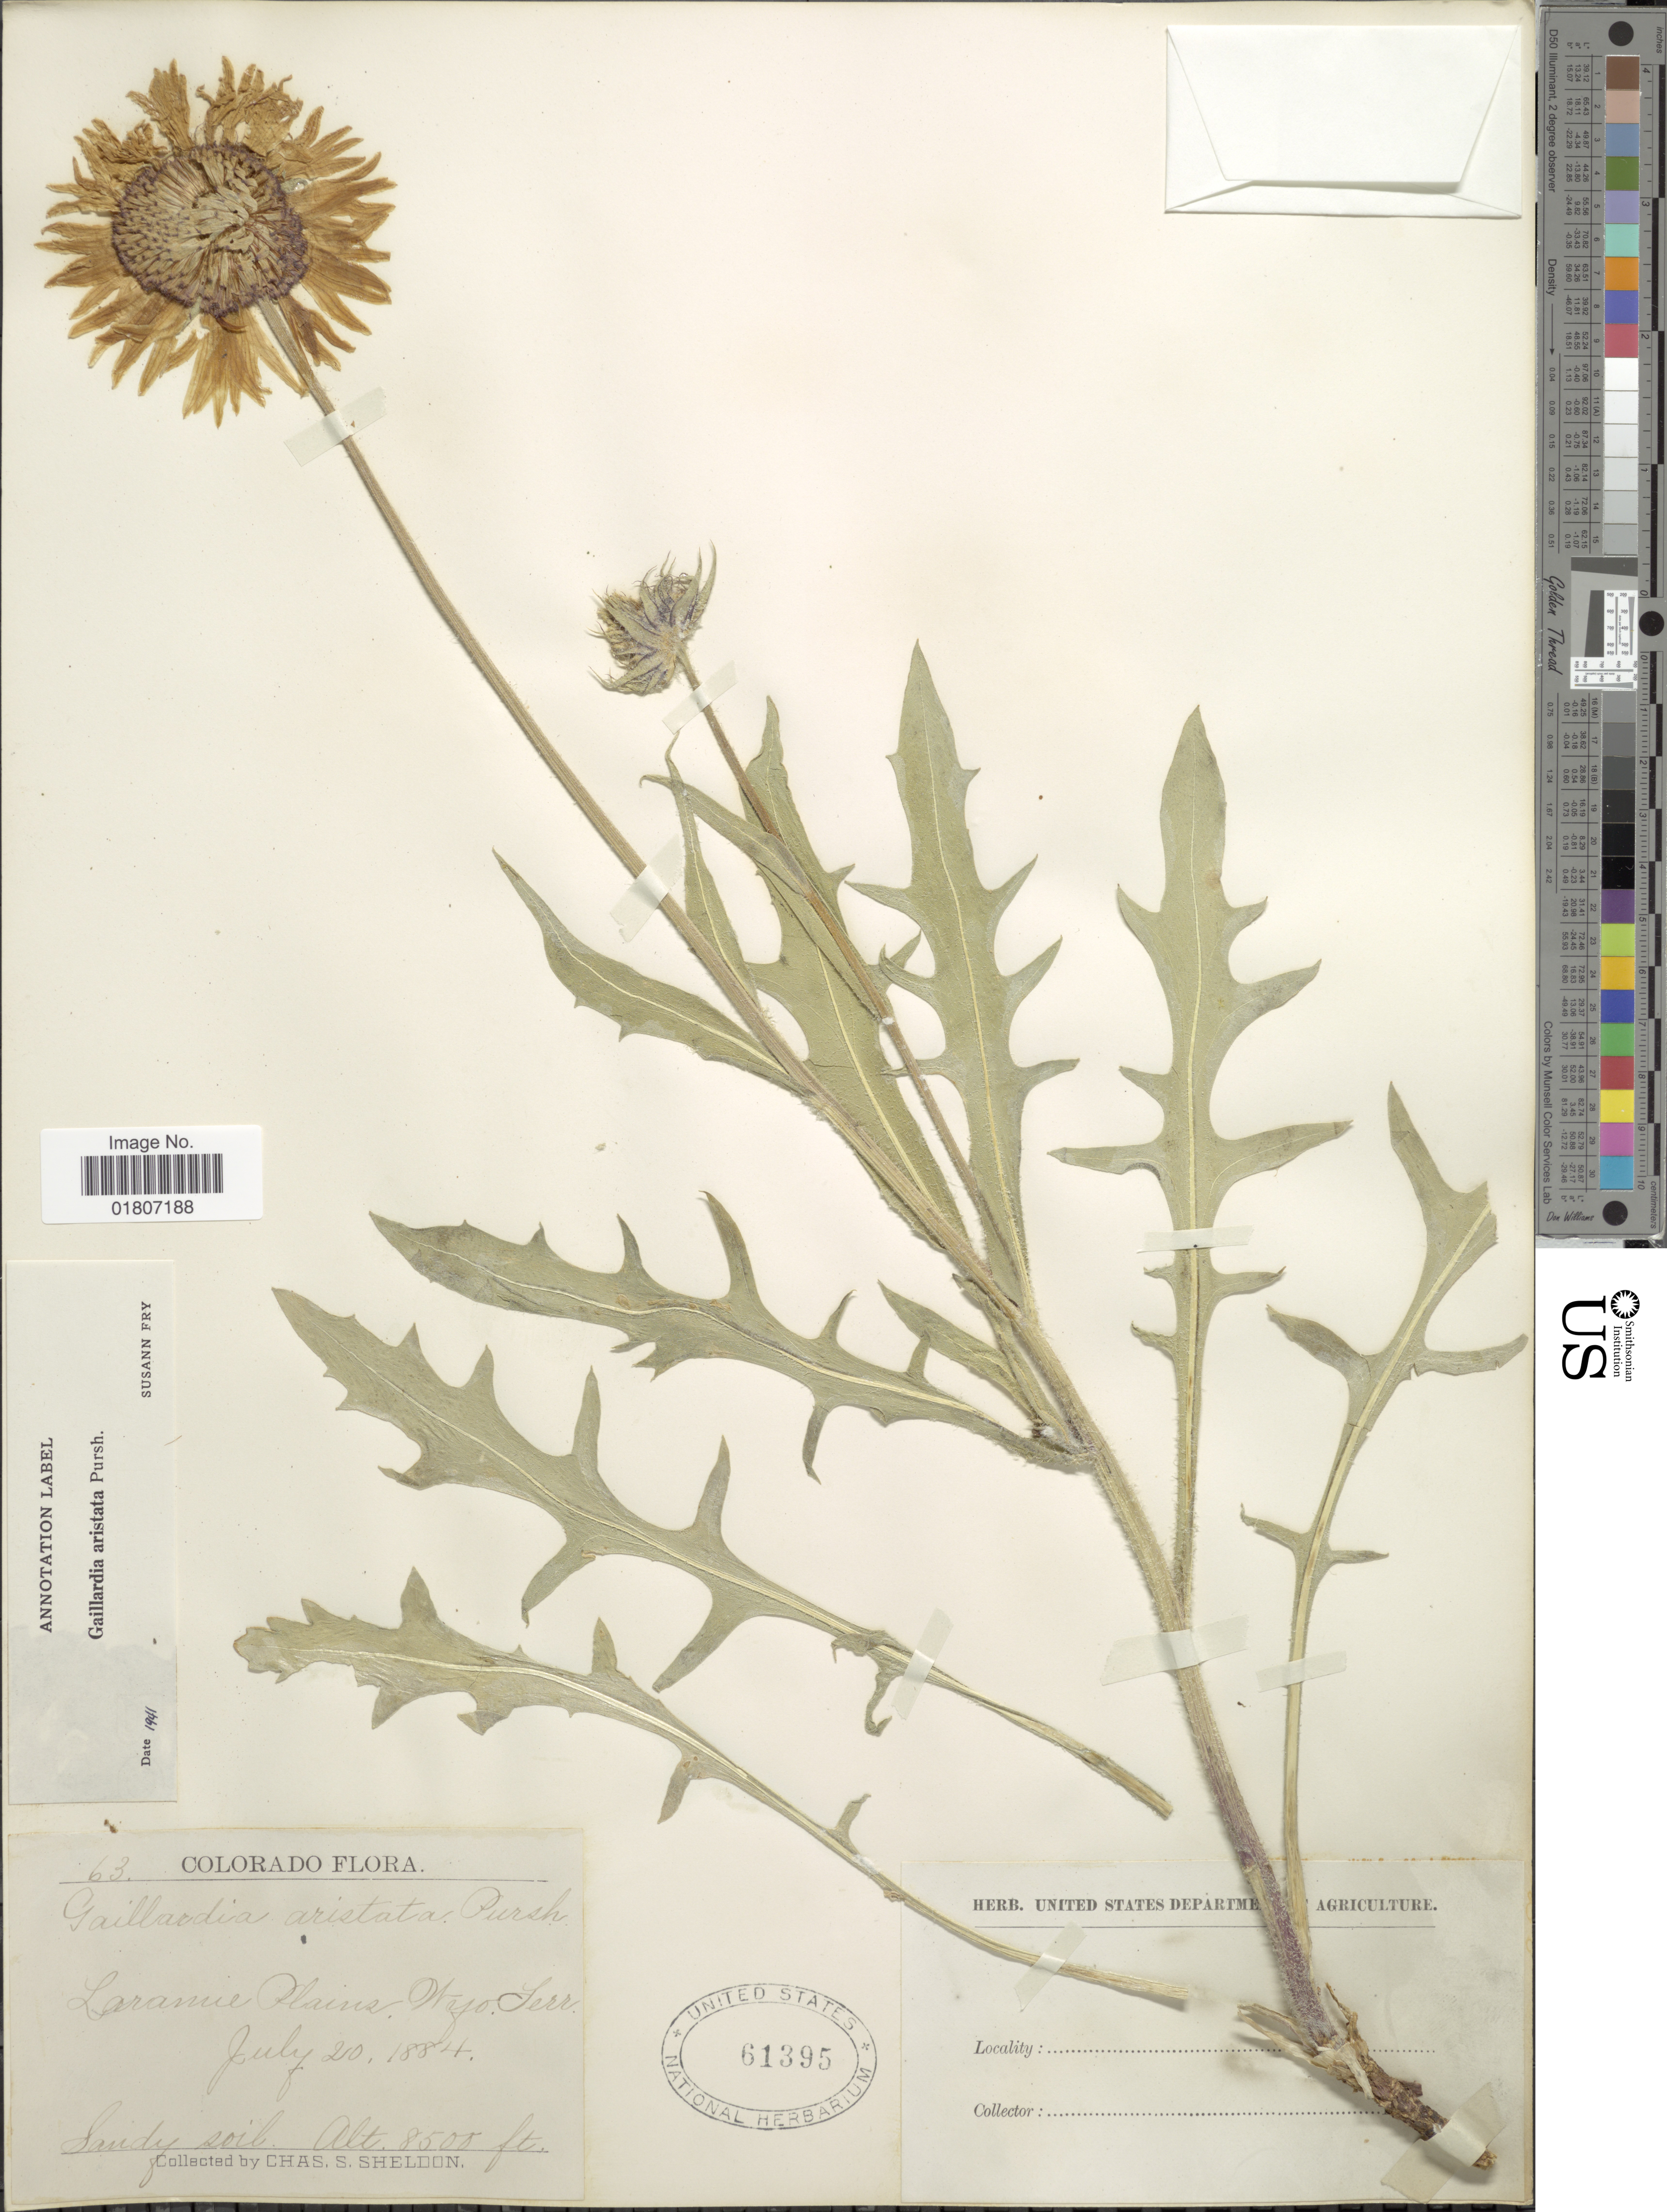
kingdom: Plantae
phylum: Tracheophyta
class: Magnoliopsida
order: Asterales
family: Asteraceae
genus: Gaillardia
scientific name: Gaillardia aristata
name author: Pursh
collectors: C. S. Sheldon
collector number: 63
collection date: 1884-07-20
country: United States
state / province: Wyoming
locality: Laramie Plains, Wyo.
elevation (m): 2591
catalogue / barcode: US 61395